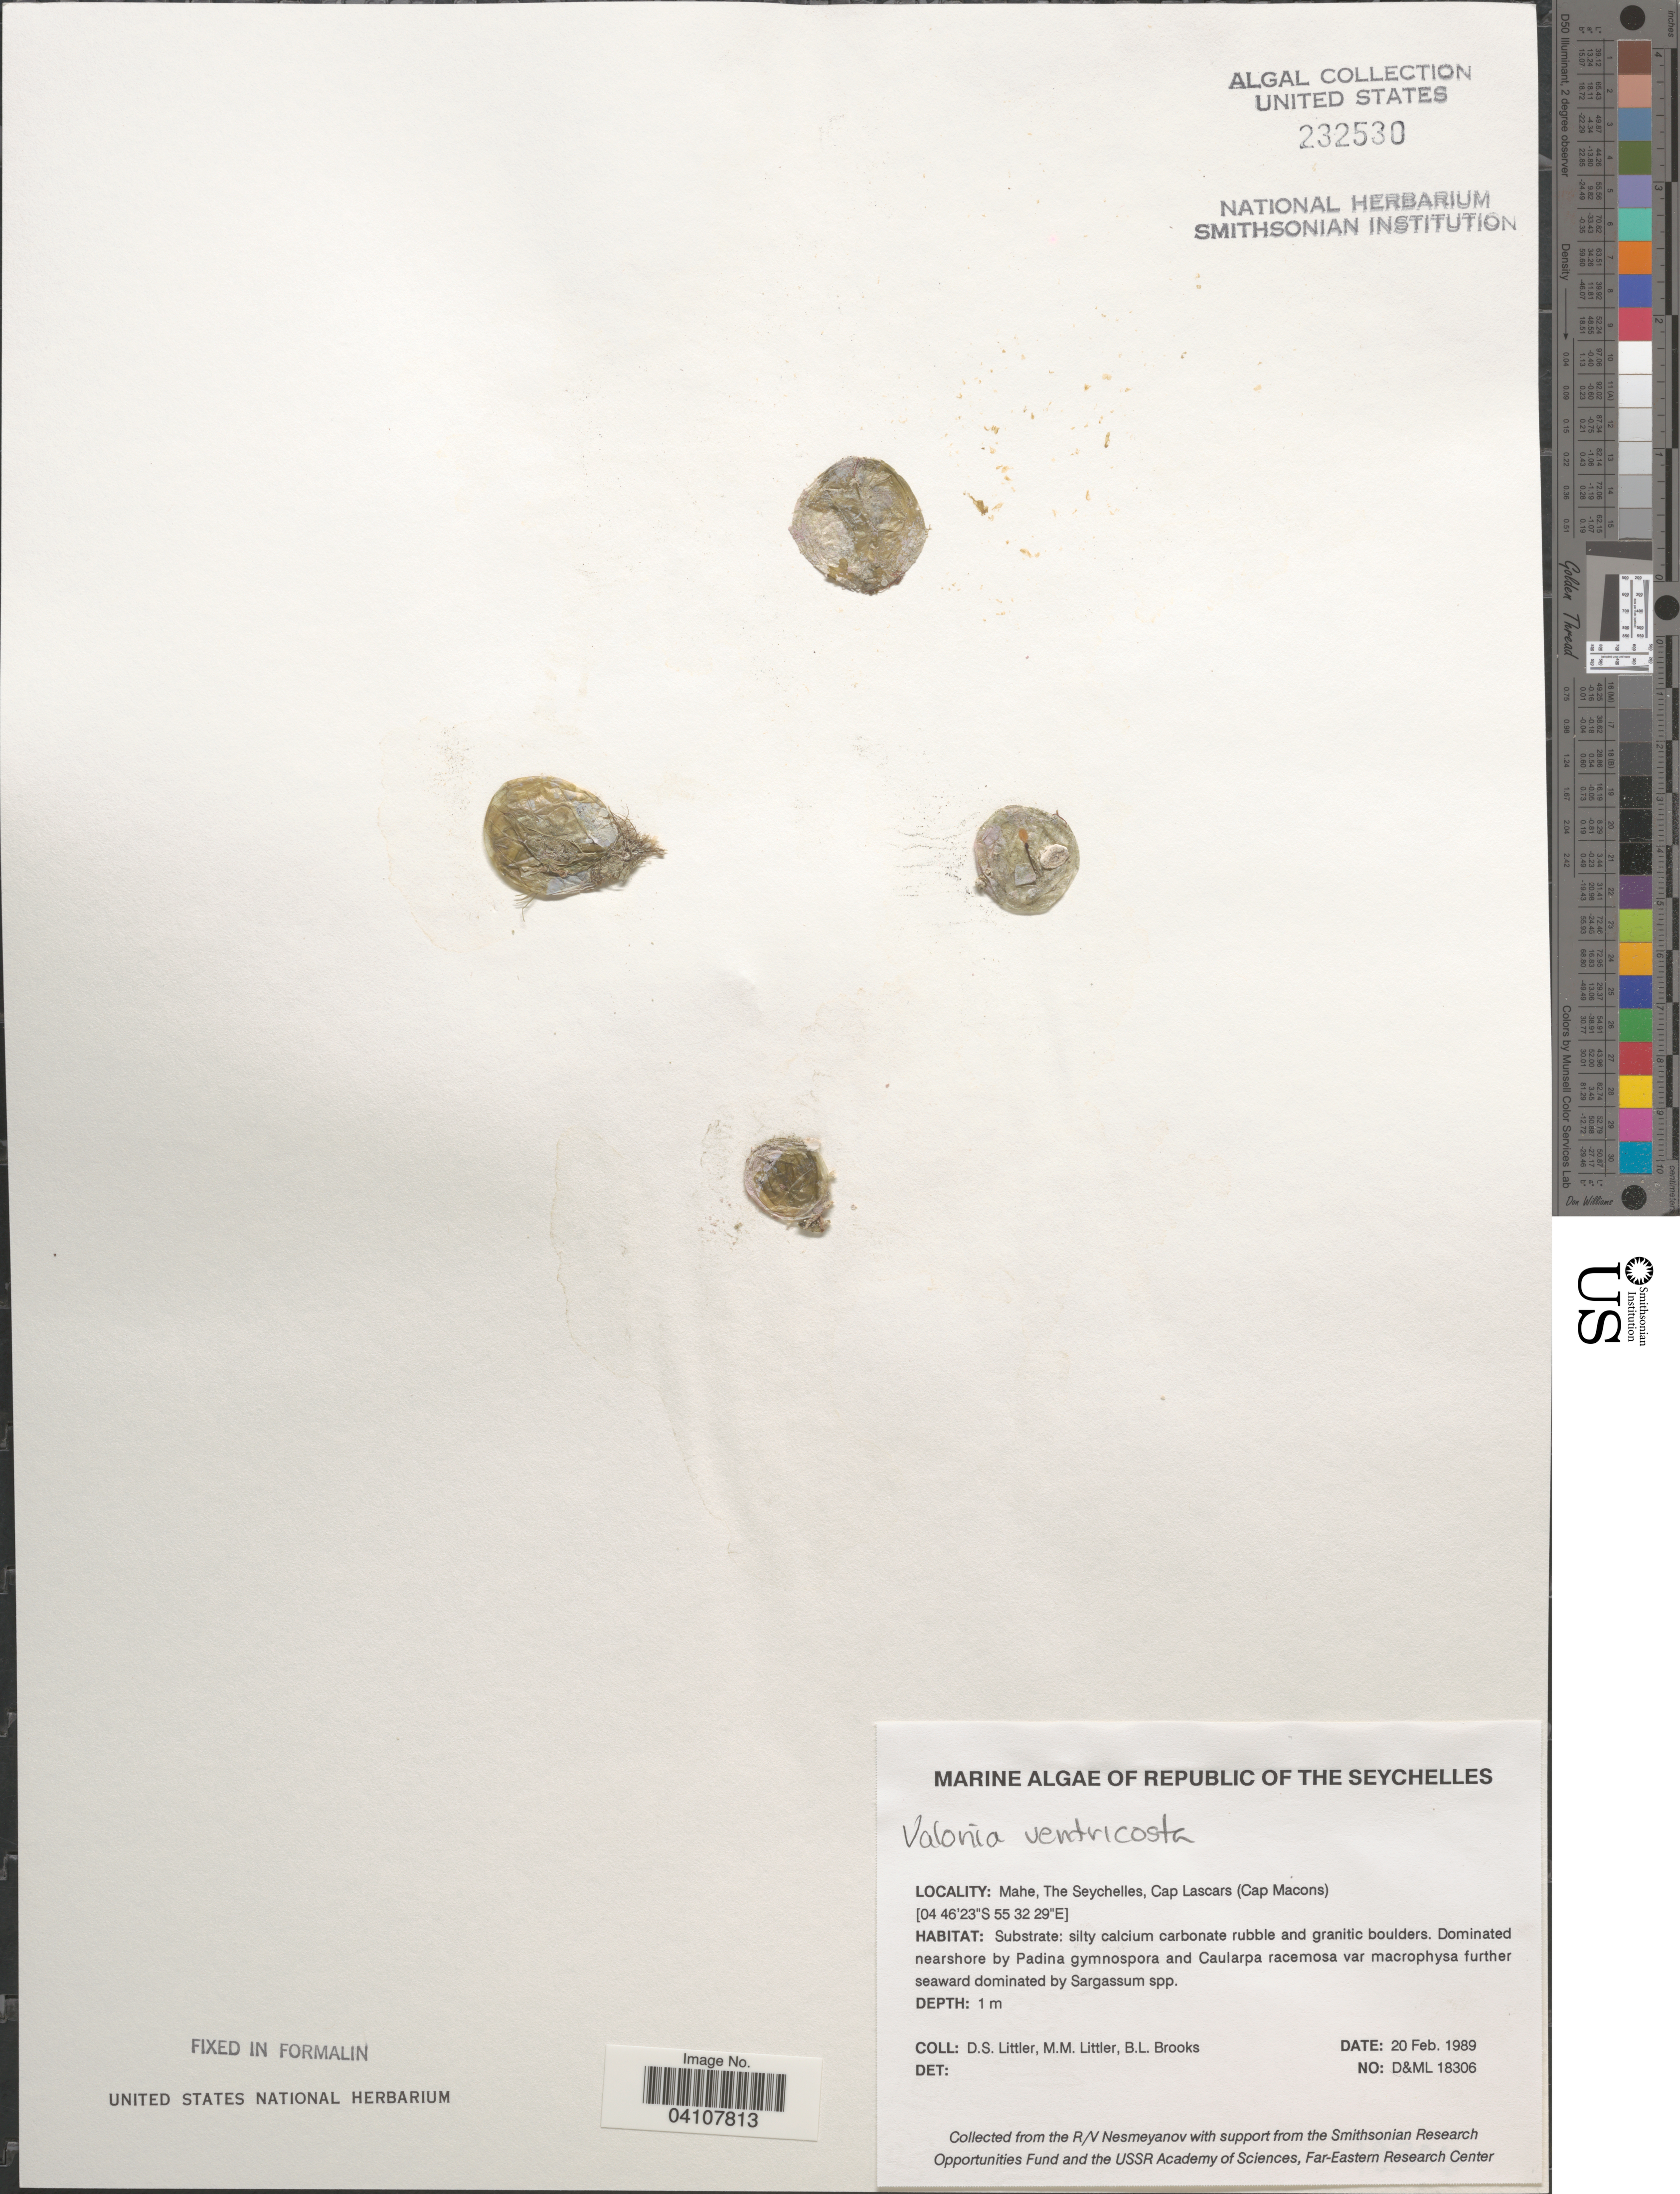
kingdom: Plantae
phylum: Chlorophyta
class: Ulvophyceae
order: Siphonocladales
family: Valoniaceae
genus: Valonia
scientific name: Valonia ventricosa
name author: J. Agardh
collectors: D. S. Littler & B. Brooks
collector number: D&ML18306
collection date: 1989-02-20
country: Seychelles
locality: Republic of the Seychelles. Mahe, Cap Lascars (Cap Macons).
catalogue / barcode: US 232530